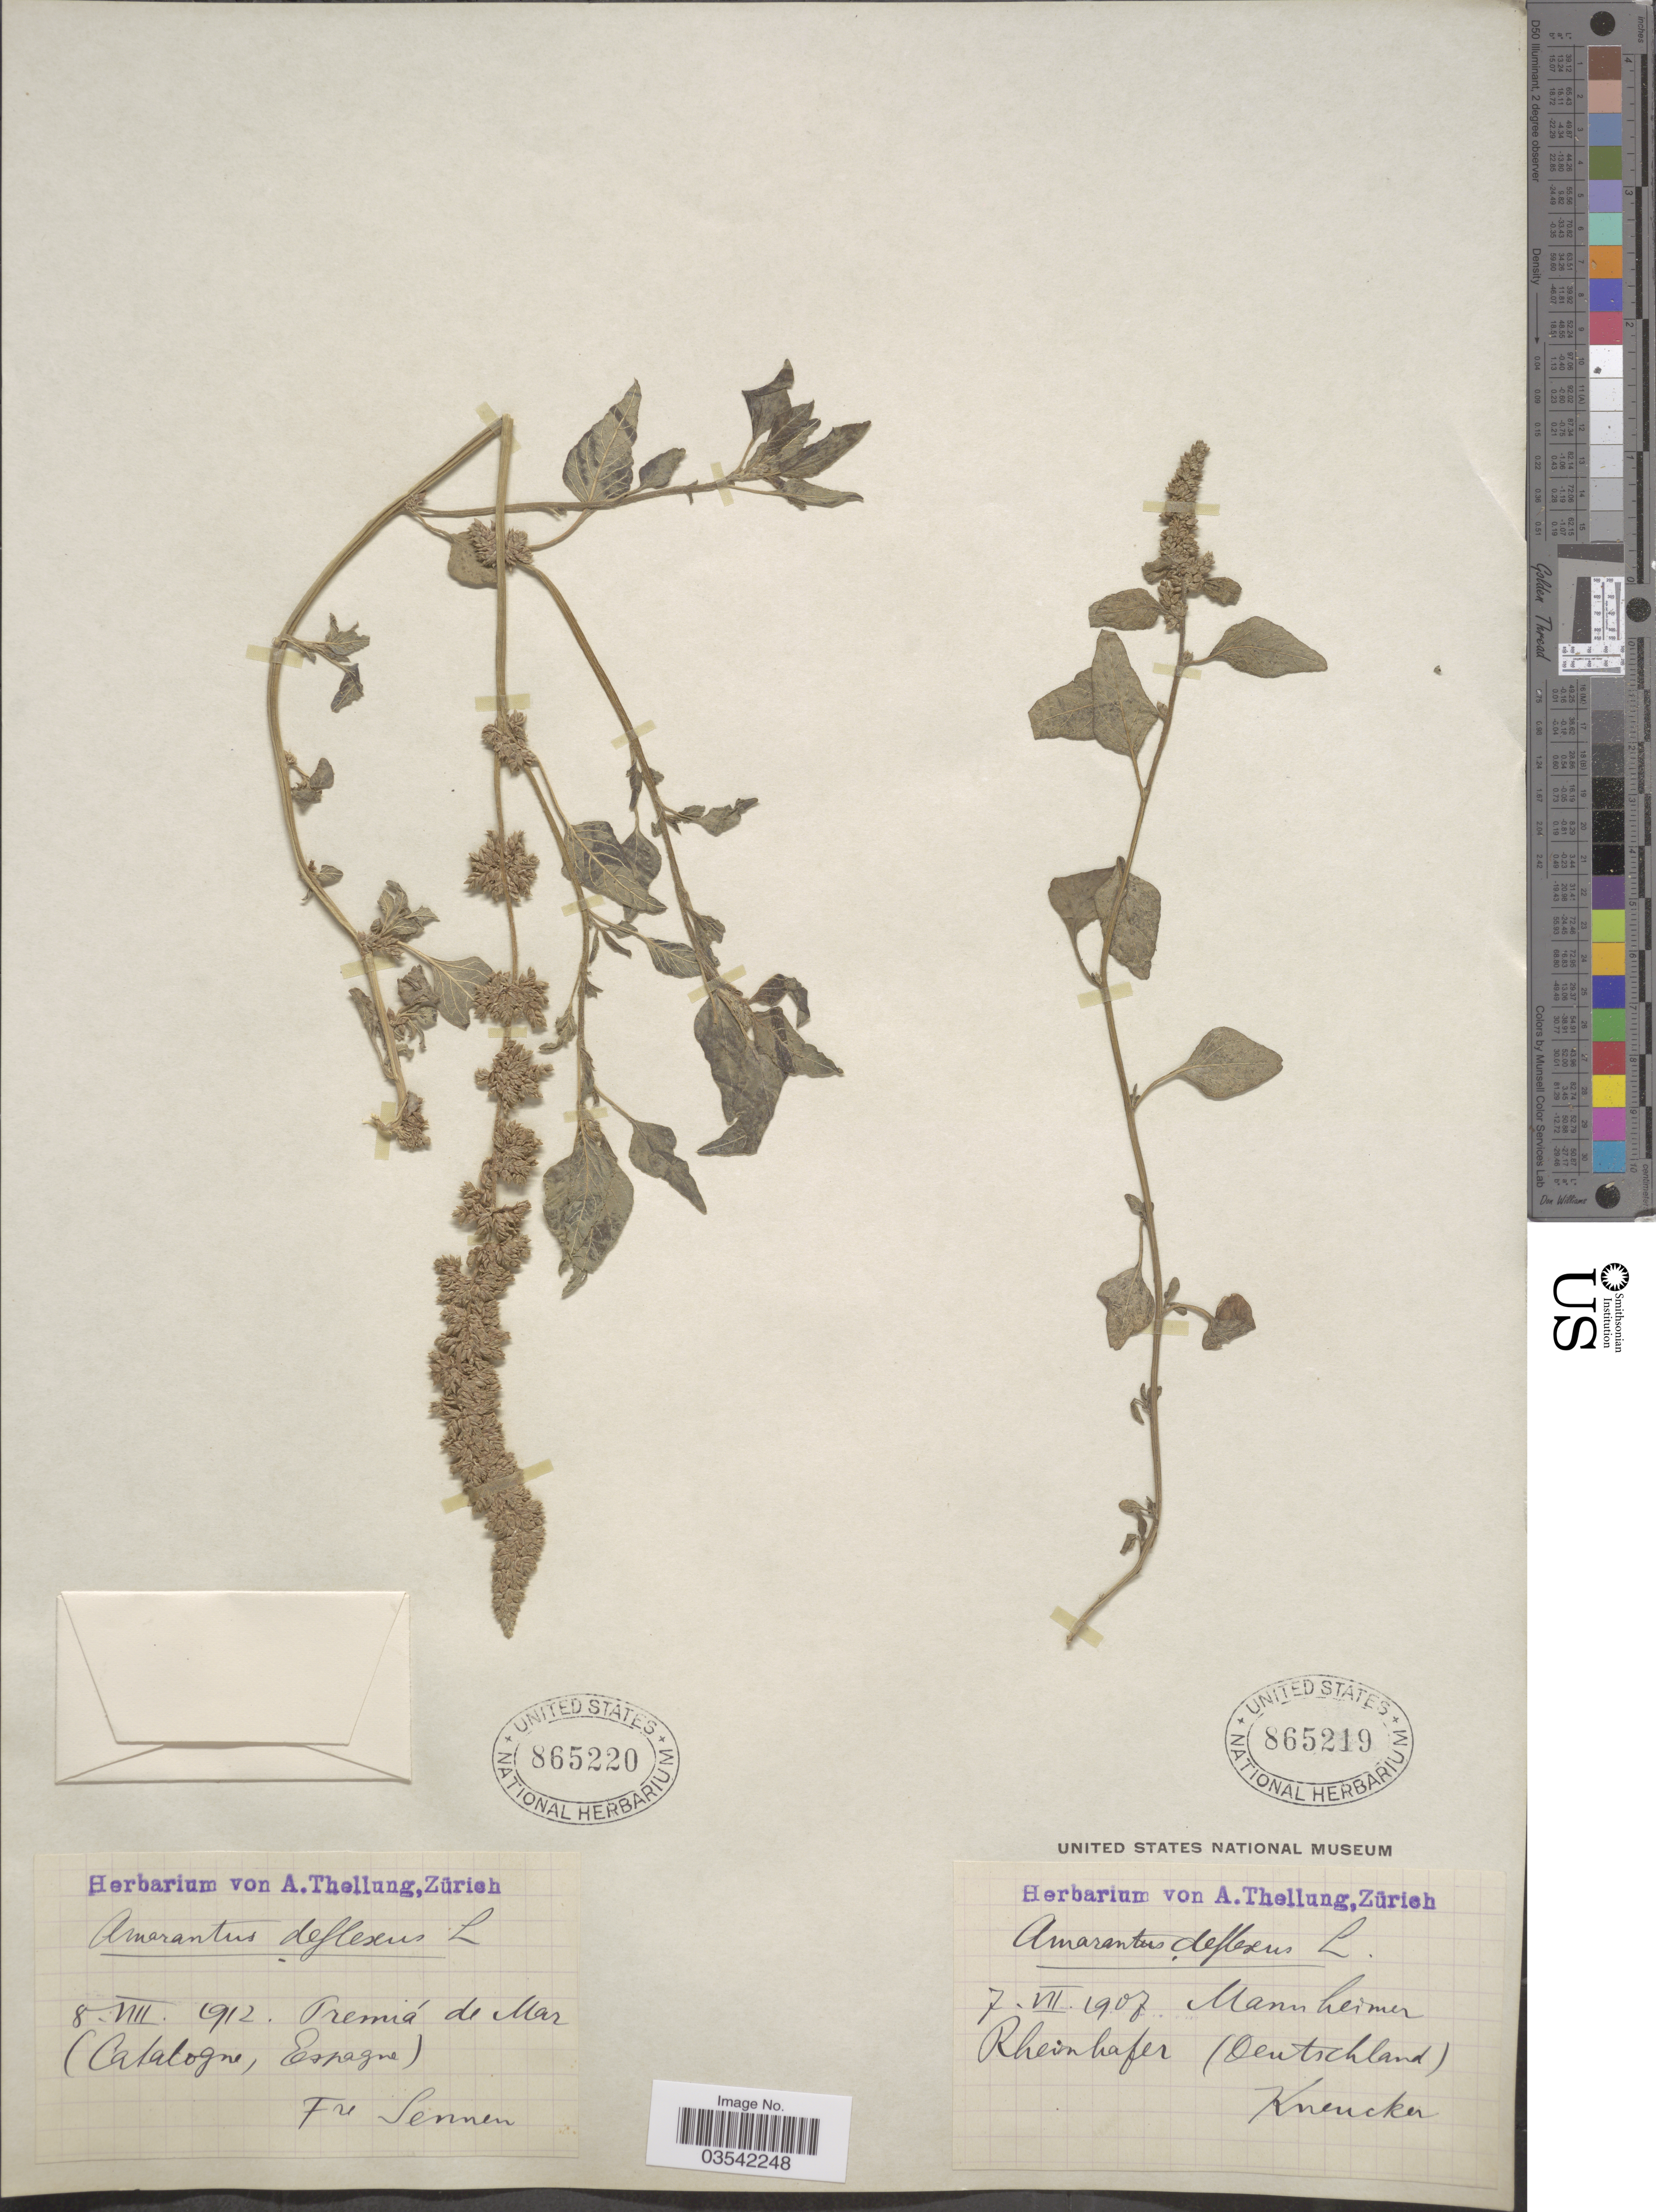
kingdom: Plantae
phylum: Tracheophyta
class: Magnoliopsida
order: Caryophyllales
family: Amaranthaceae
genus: Amaranthus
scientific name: Amaranthus deflexus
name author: L.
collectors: E. Sennen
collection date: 1912-08-08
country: Spain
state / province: Catalunya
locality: Premiá de Mar (Catalogne, Espagne).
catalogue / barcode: US 865220